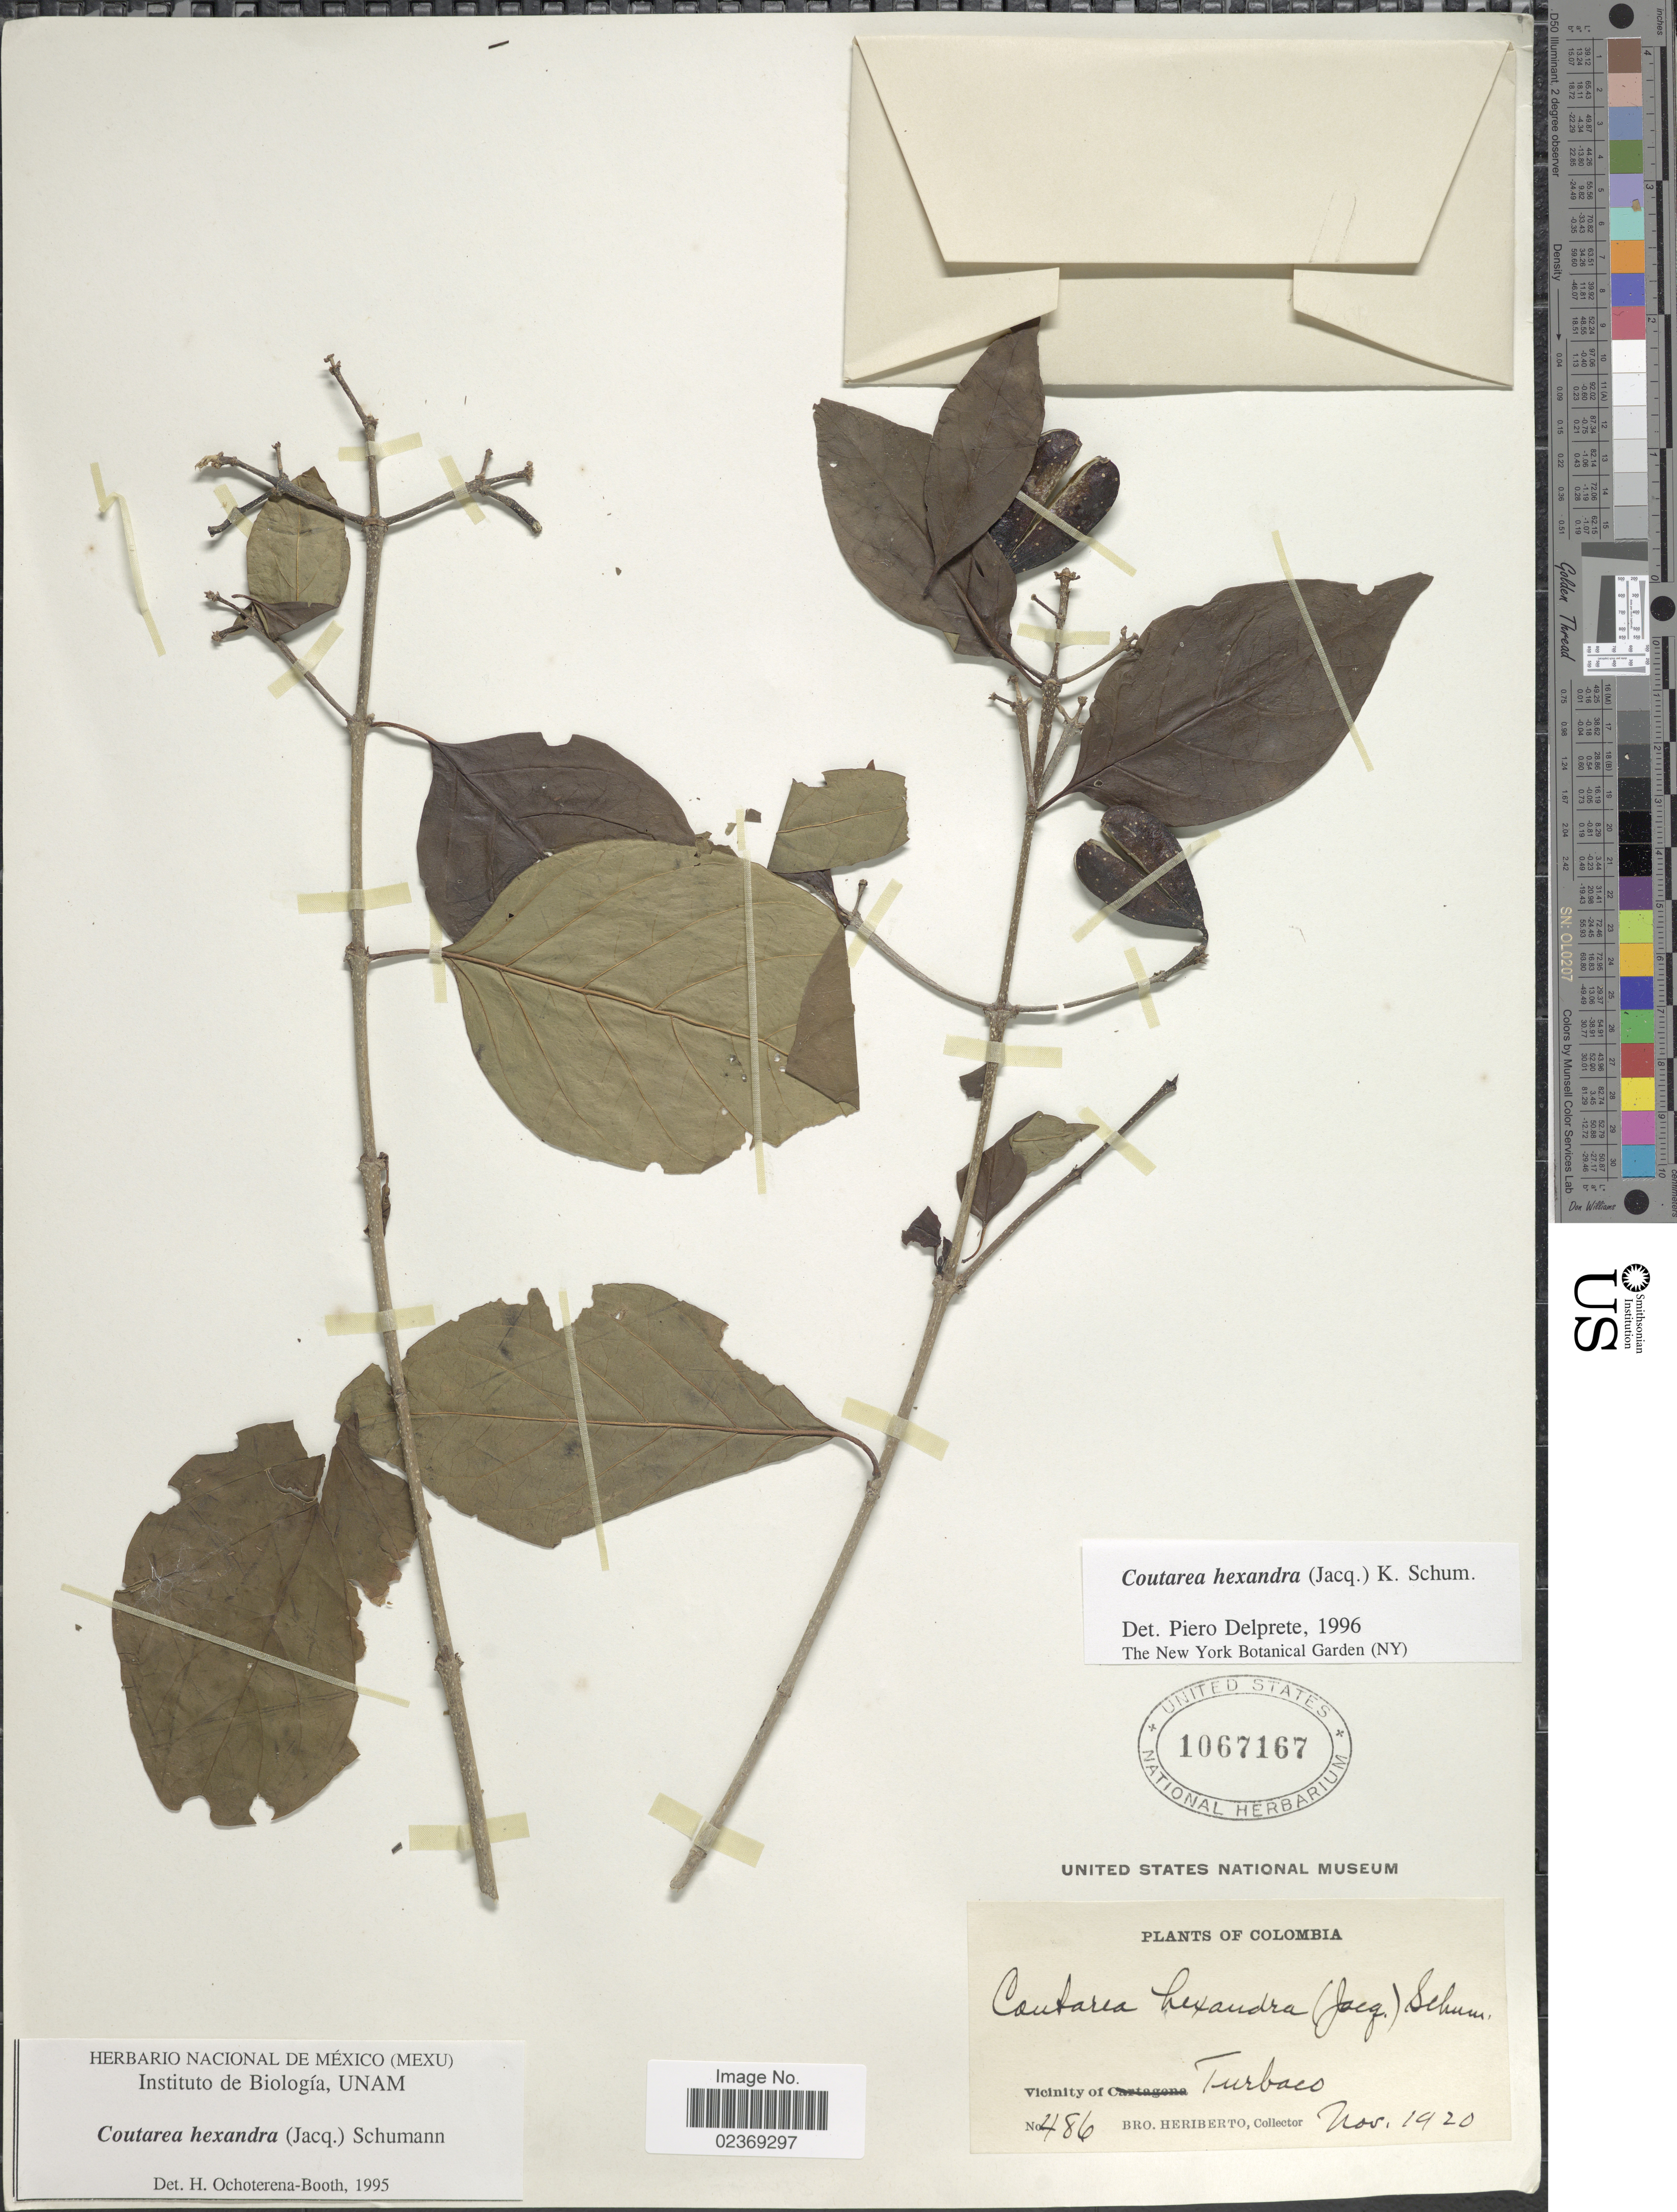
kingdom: Plantae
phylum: Tracheophyta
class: Magnoliopsida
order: Gentianales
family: Rubiaceae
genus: Coutarea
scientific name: Coutarea hexandra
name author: (Jacq.) K. Schum.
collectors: B. Heriberto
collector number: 486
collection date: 1920-11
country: Colombia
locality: Vicinity of Turbaco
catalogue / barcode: US 1067167